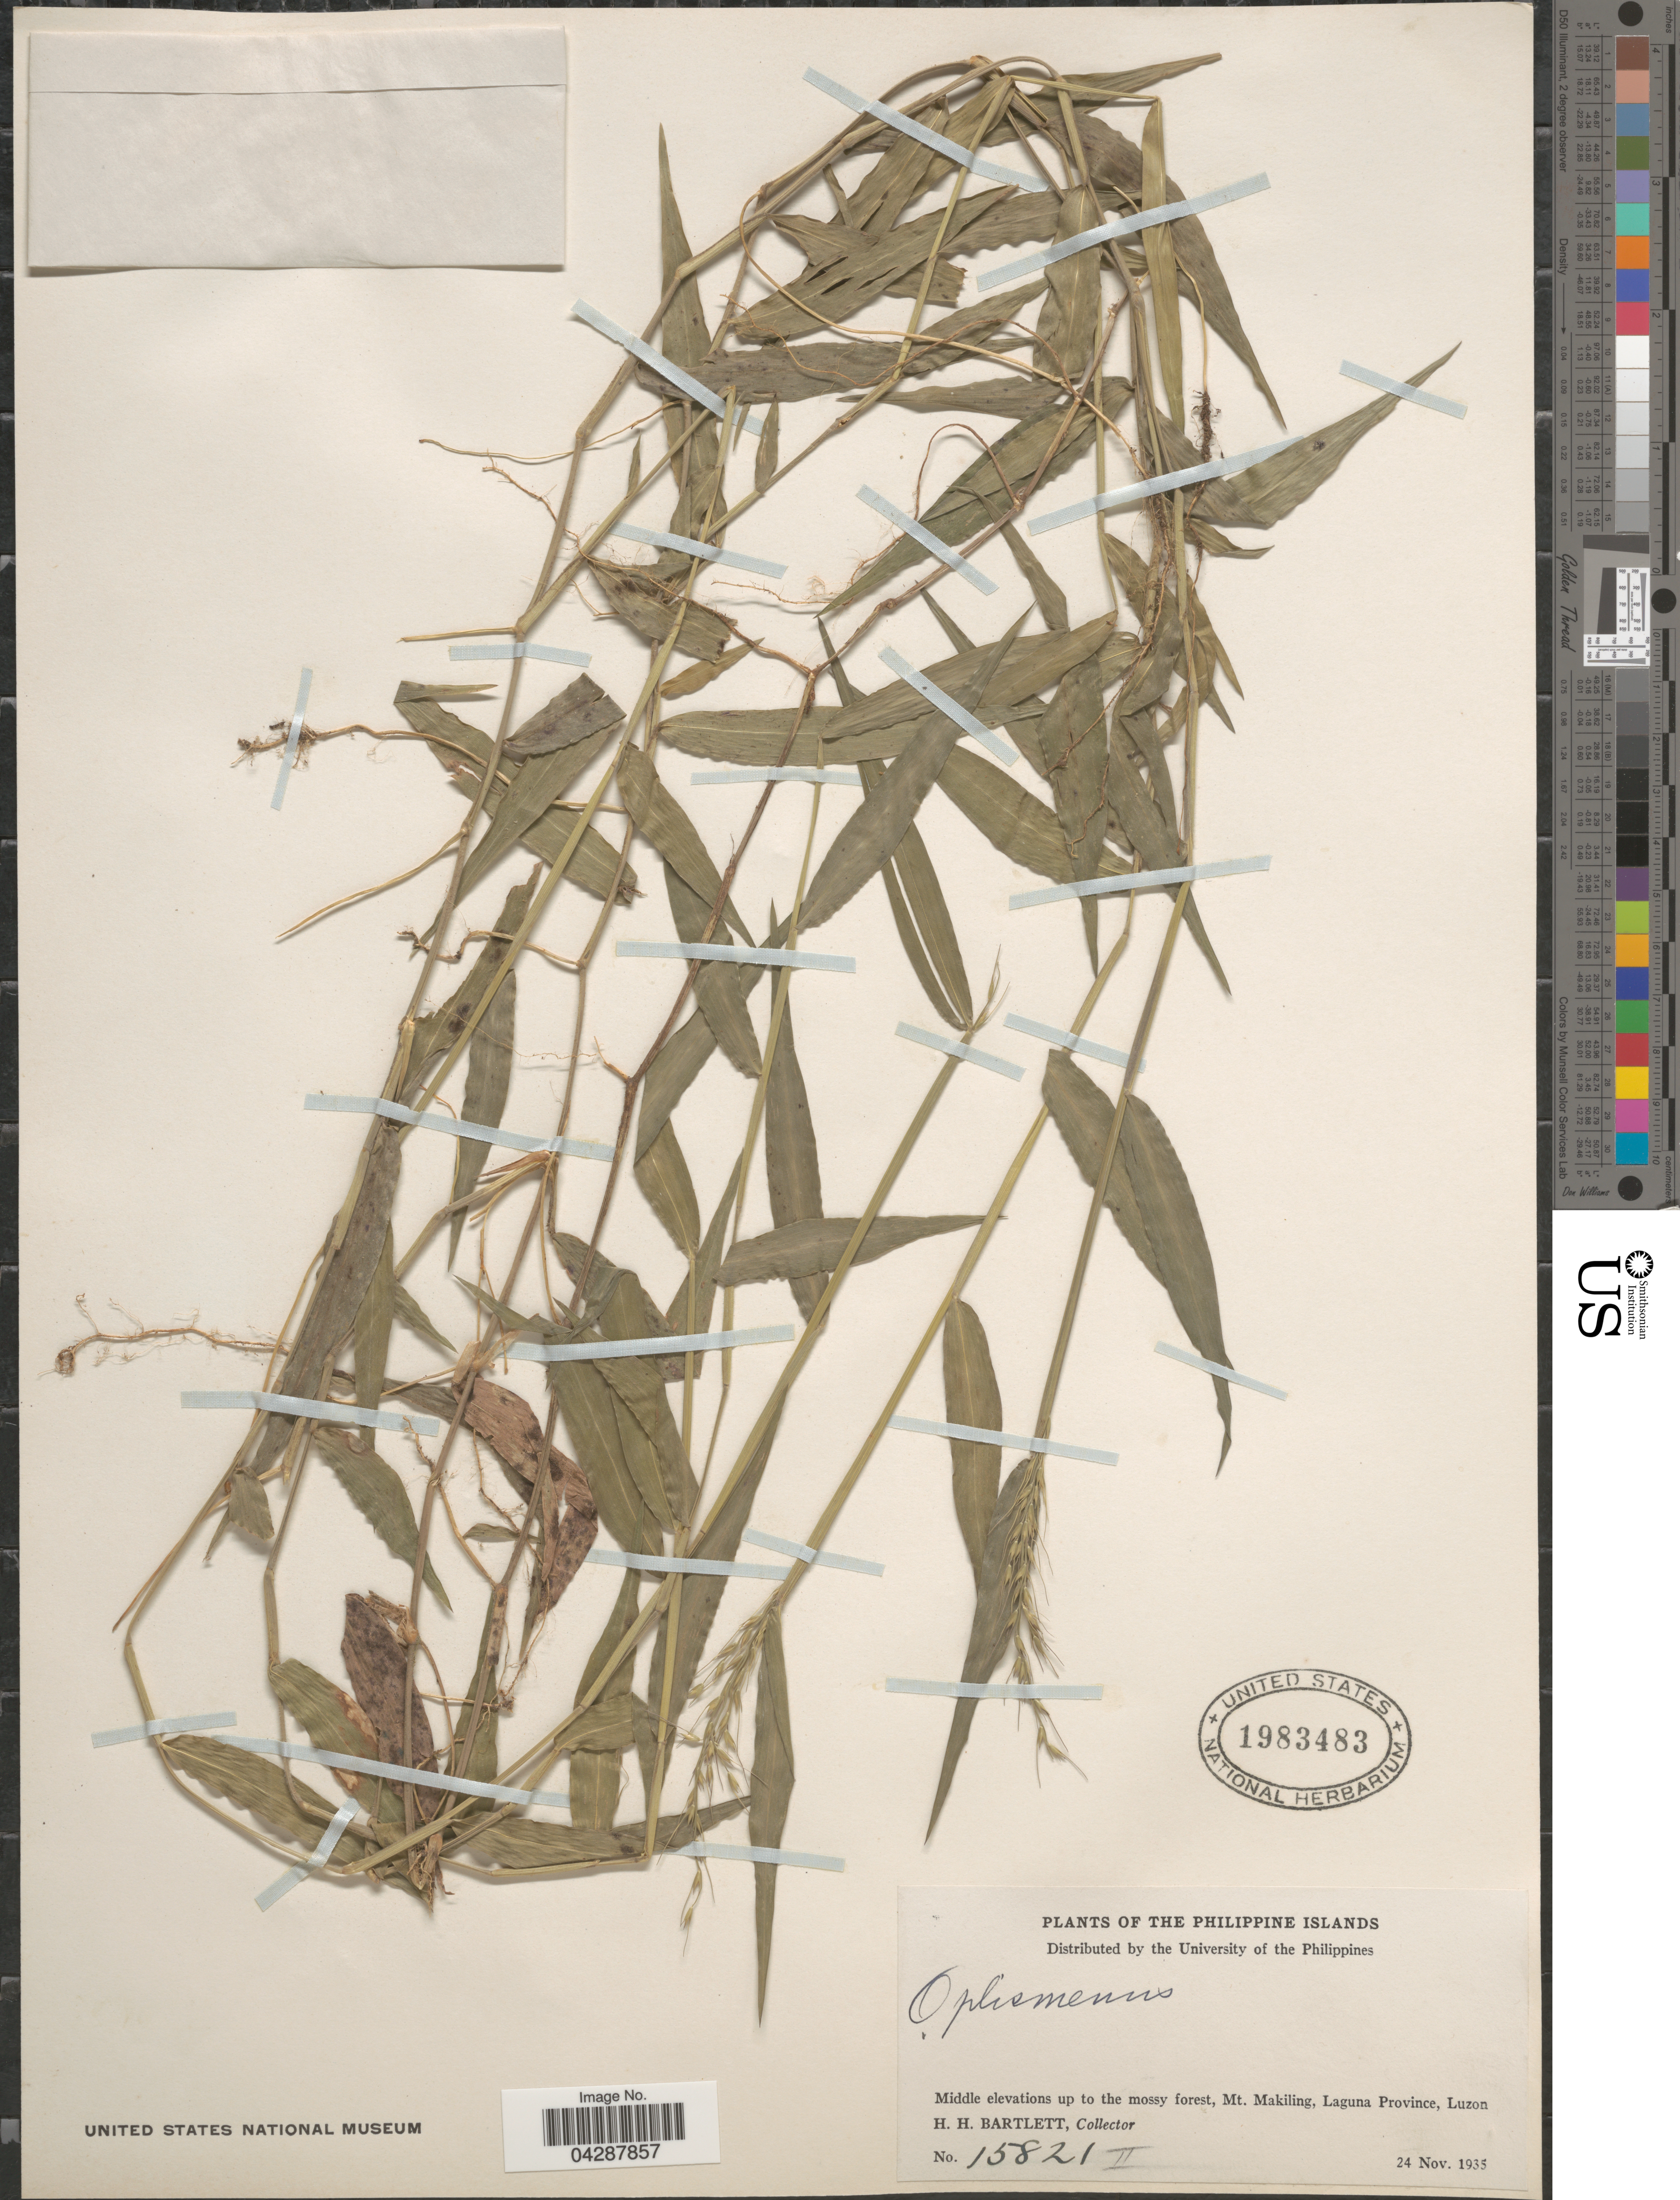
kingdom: Plantae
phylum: Tracheophyta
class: Liliopsida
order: Poales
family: Poaceae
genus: Oplismenus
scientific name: Oplismenus sp.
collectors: H. H. Bartlett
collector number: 15821 II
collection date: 1935-11-24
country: Philippines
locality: Mt. Makiling, Laguna Province, Luzon.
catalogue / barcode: US 1983483